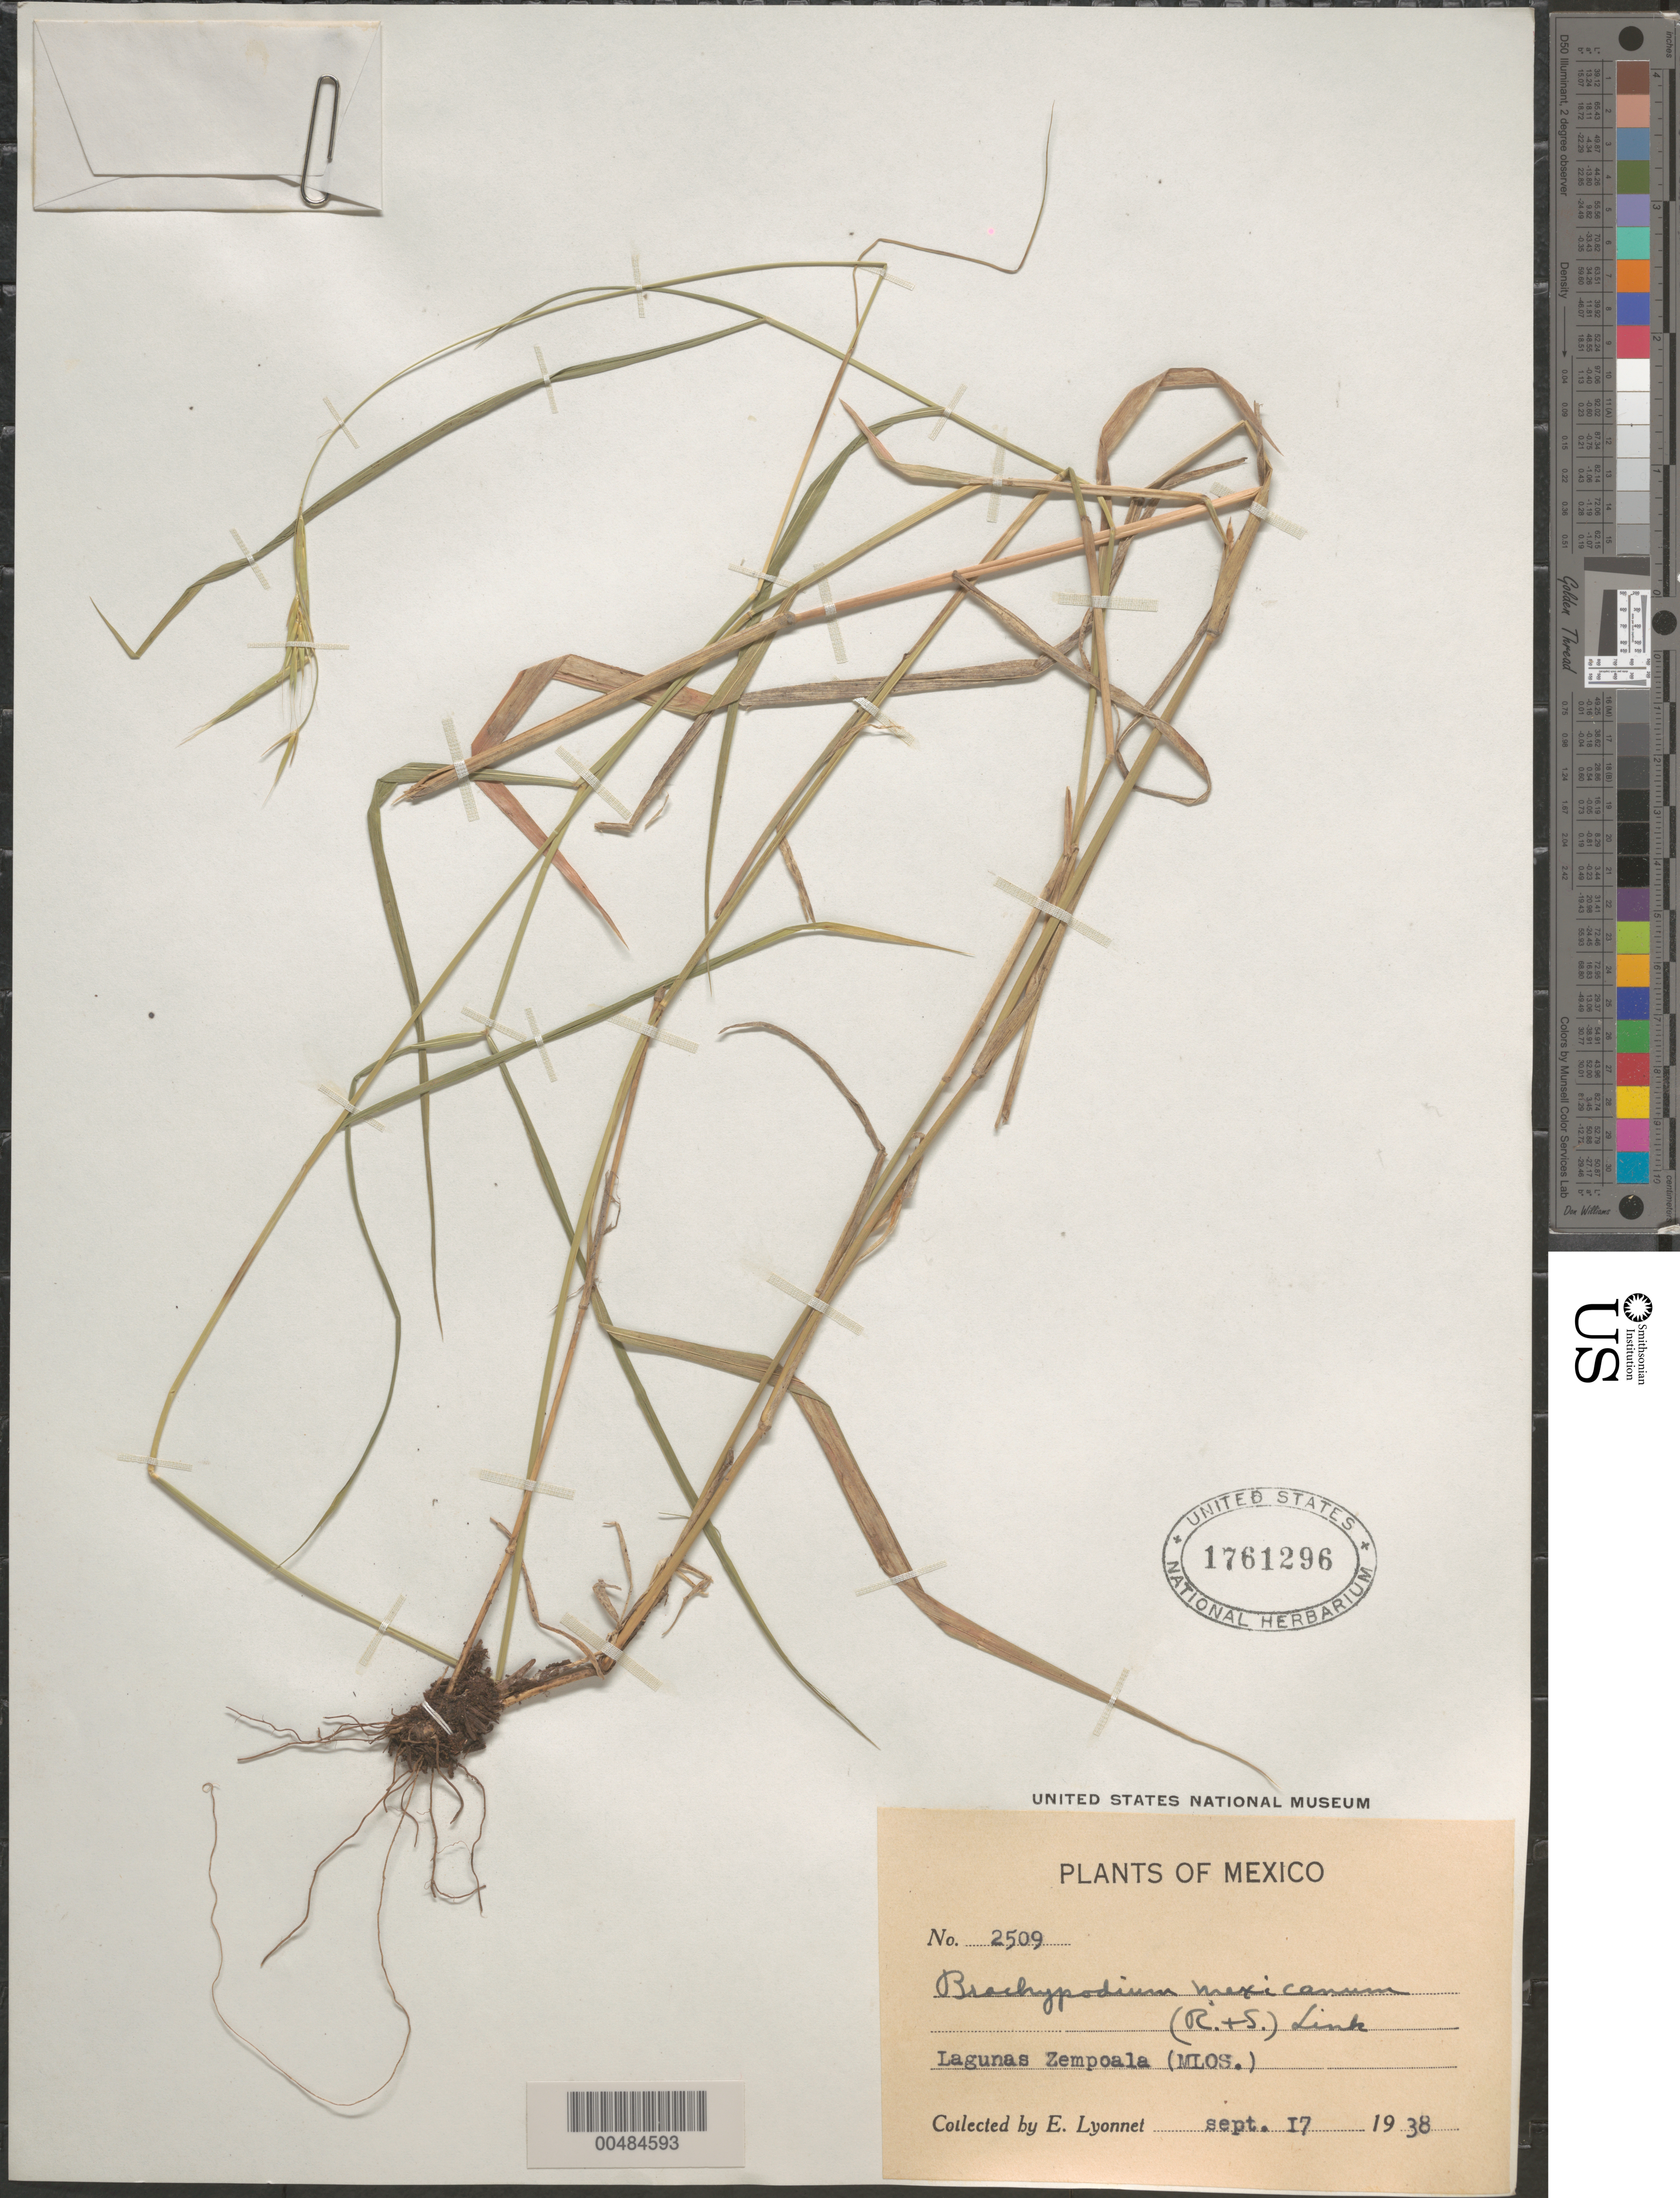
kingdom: Plantae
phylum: Tracheophyta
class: Liliopsida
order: Poales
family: Poaceae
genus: Brachypodium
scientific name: Brachypodium mexicanum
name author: (Roem. & Schult.) Link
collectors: Bro. E. Lyonnet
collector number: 2509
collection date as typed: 17 Sep 1938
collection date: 1938-09-17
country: Mexico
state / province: Morelos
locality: Lagunas Zempoala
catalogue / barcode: US 1761296